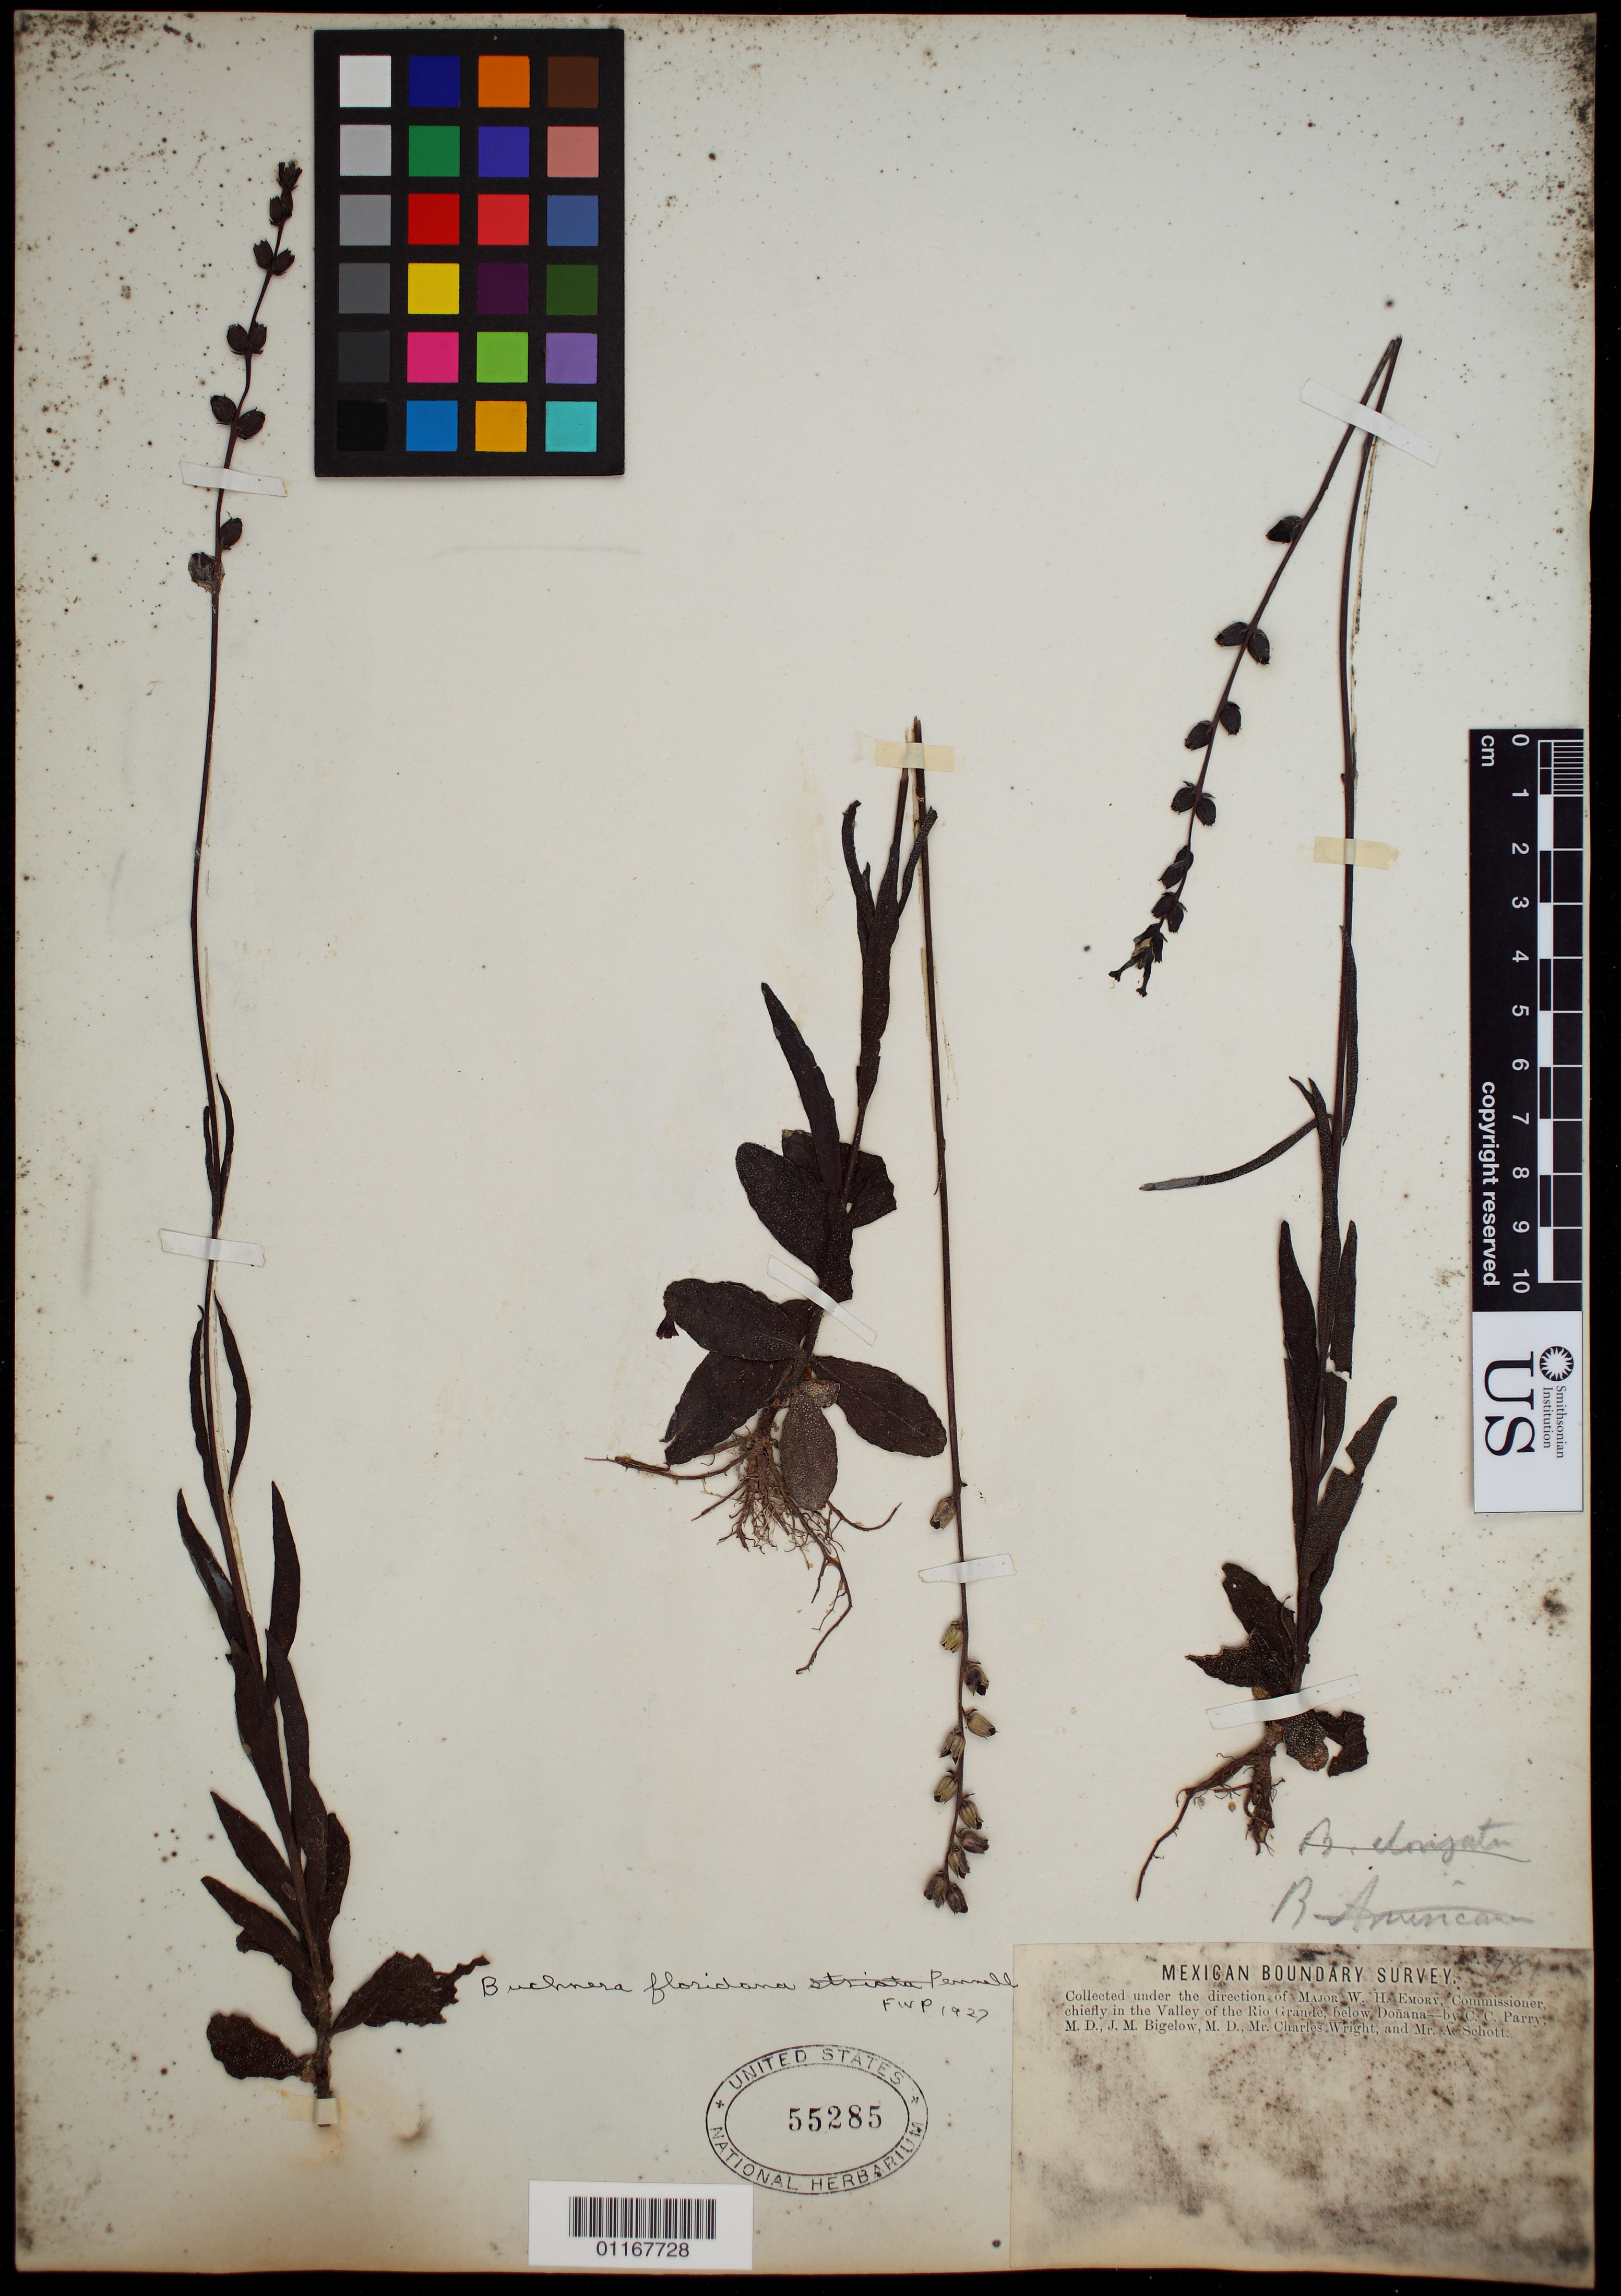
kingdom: Plantae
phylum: Tracheophyta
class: Magnoliopsida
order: Lamiales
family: Orobanchaceae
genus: Buchnera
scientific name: Buchnera floridana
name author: Gand.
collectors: C. C. Parry, J. M. Bigelow, C. Wright & A. Schott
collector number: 781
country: United States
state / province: New Mexico / Texas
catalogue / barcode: US 55285